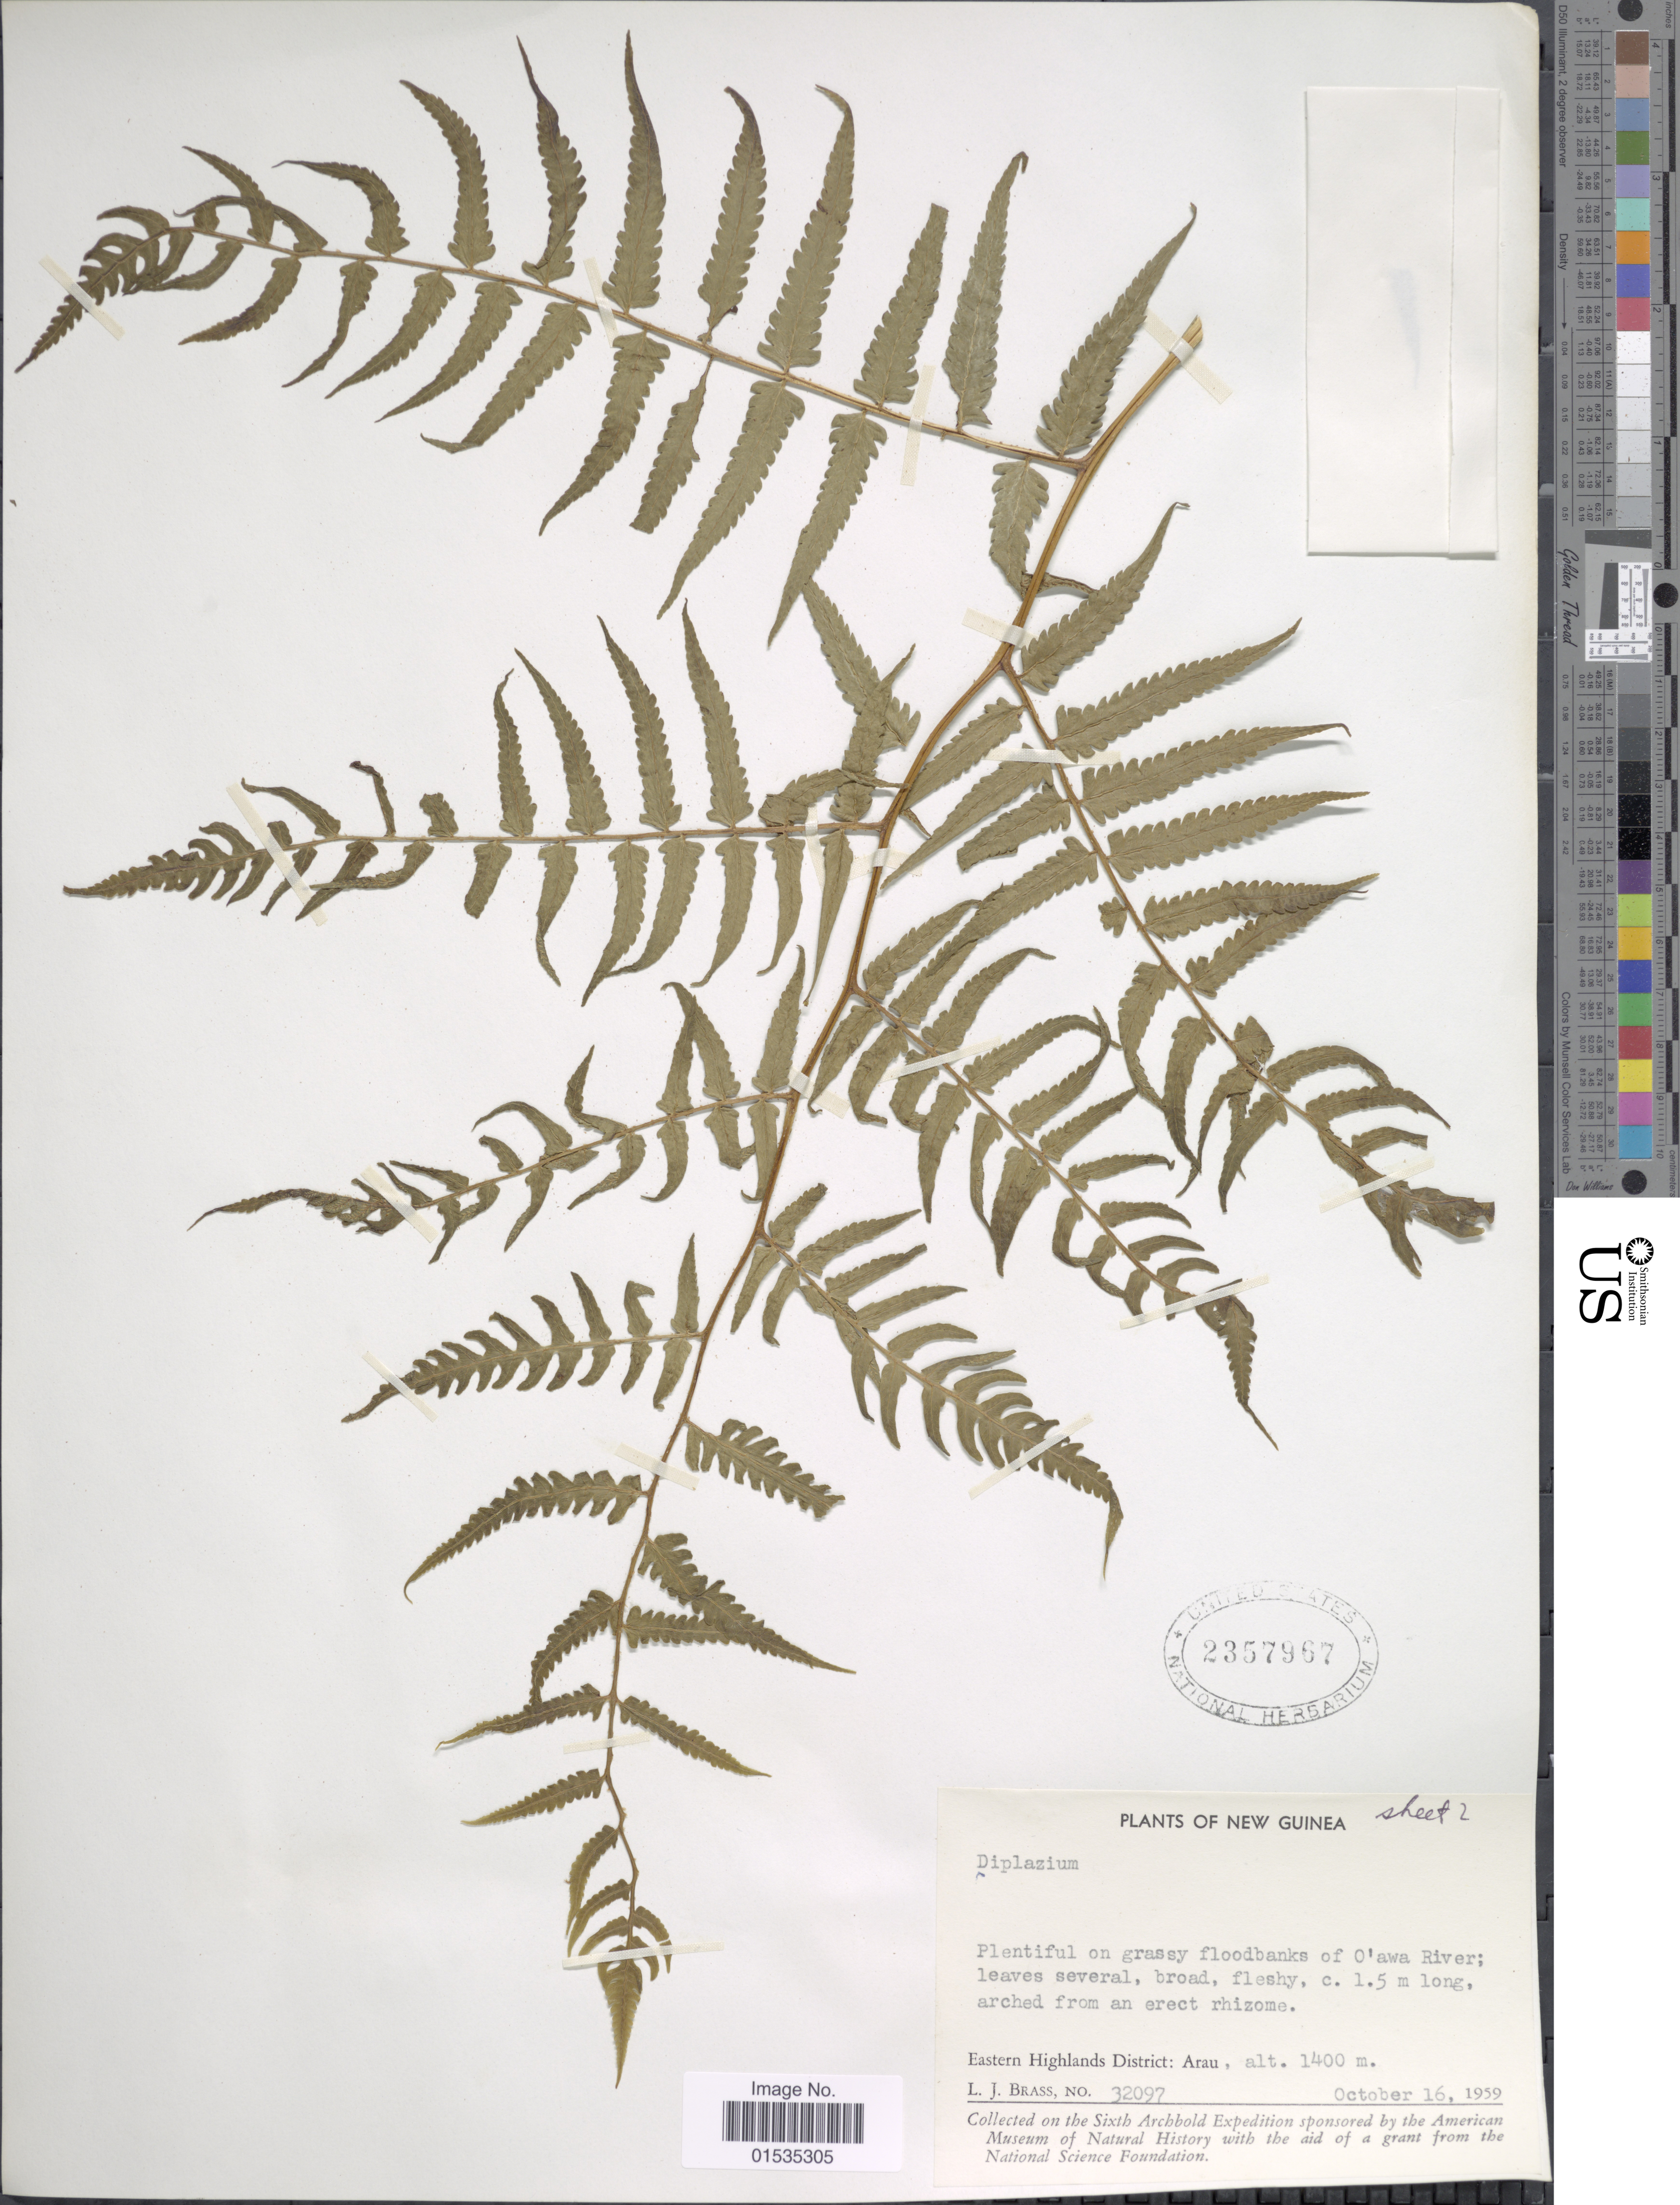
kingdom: Plantae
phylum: Tracheophyta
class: Polypodiopsida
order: Polypodiales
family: Athyriaceae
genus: Diplazium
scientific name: Diplazium sp.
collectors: L. J. Brass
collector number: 32097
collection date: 1959-10-16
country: Papua New Guinea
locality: New Guinea, Eastern Highland District; Arau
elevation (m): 1400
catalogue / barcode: US 2357967